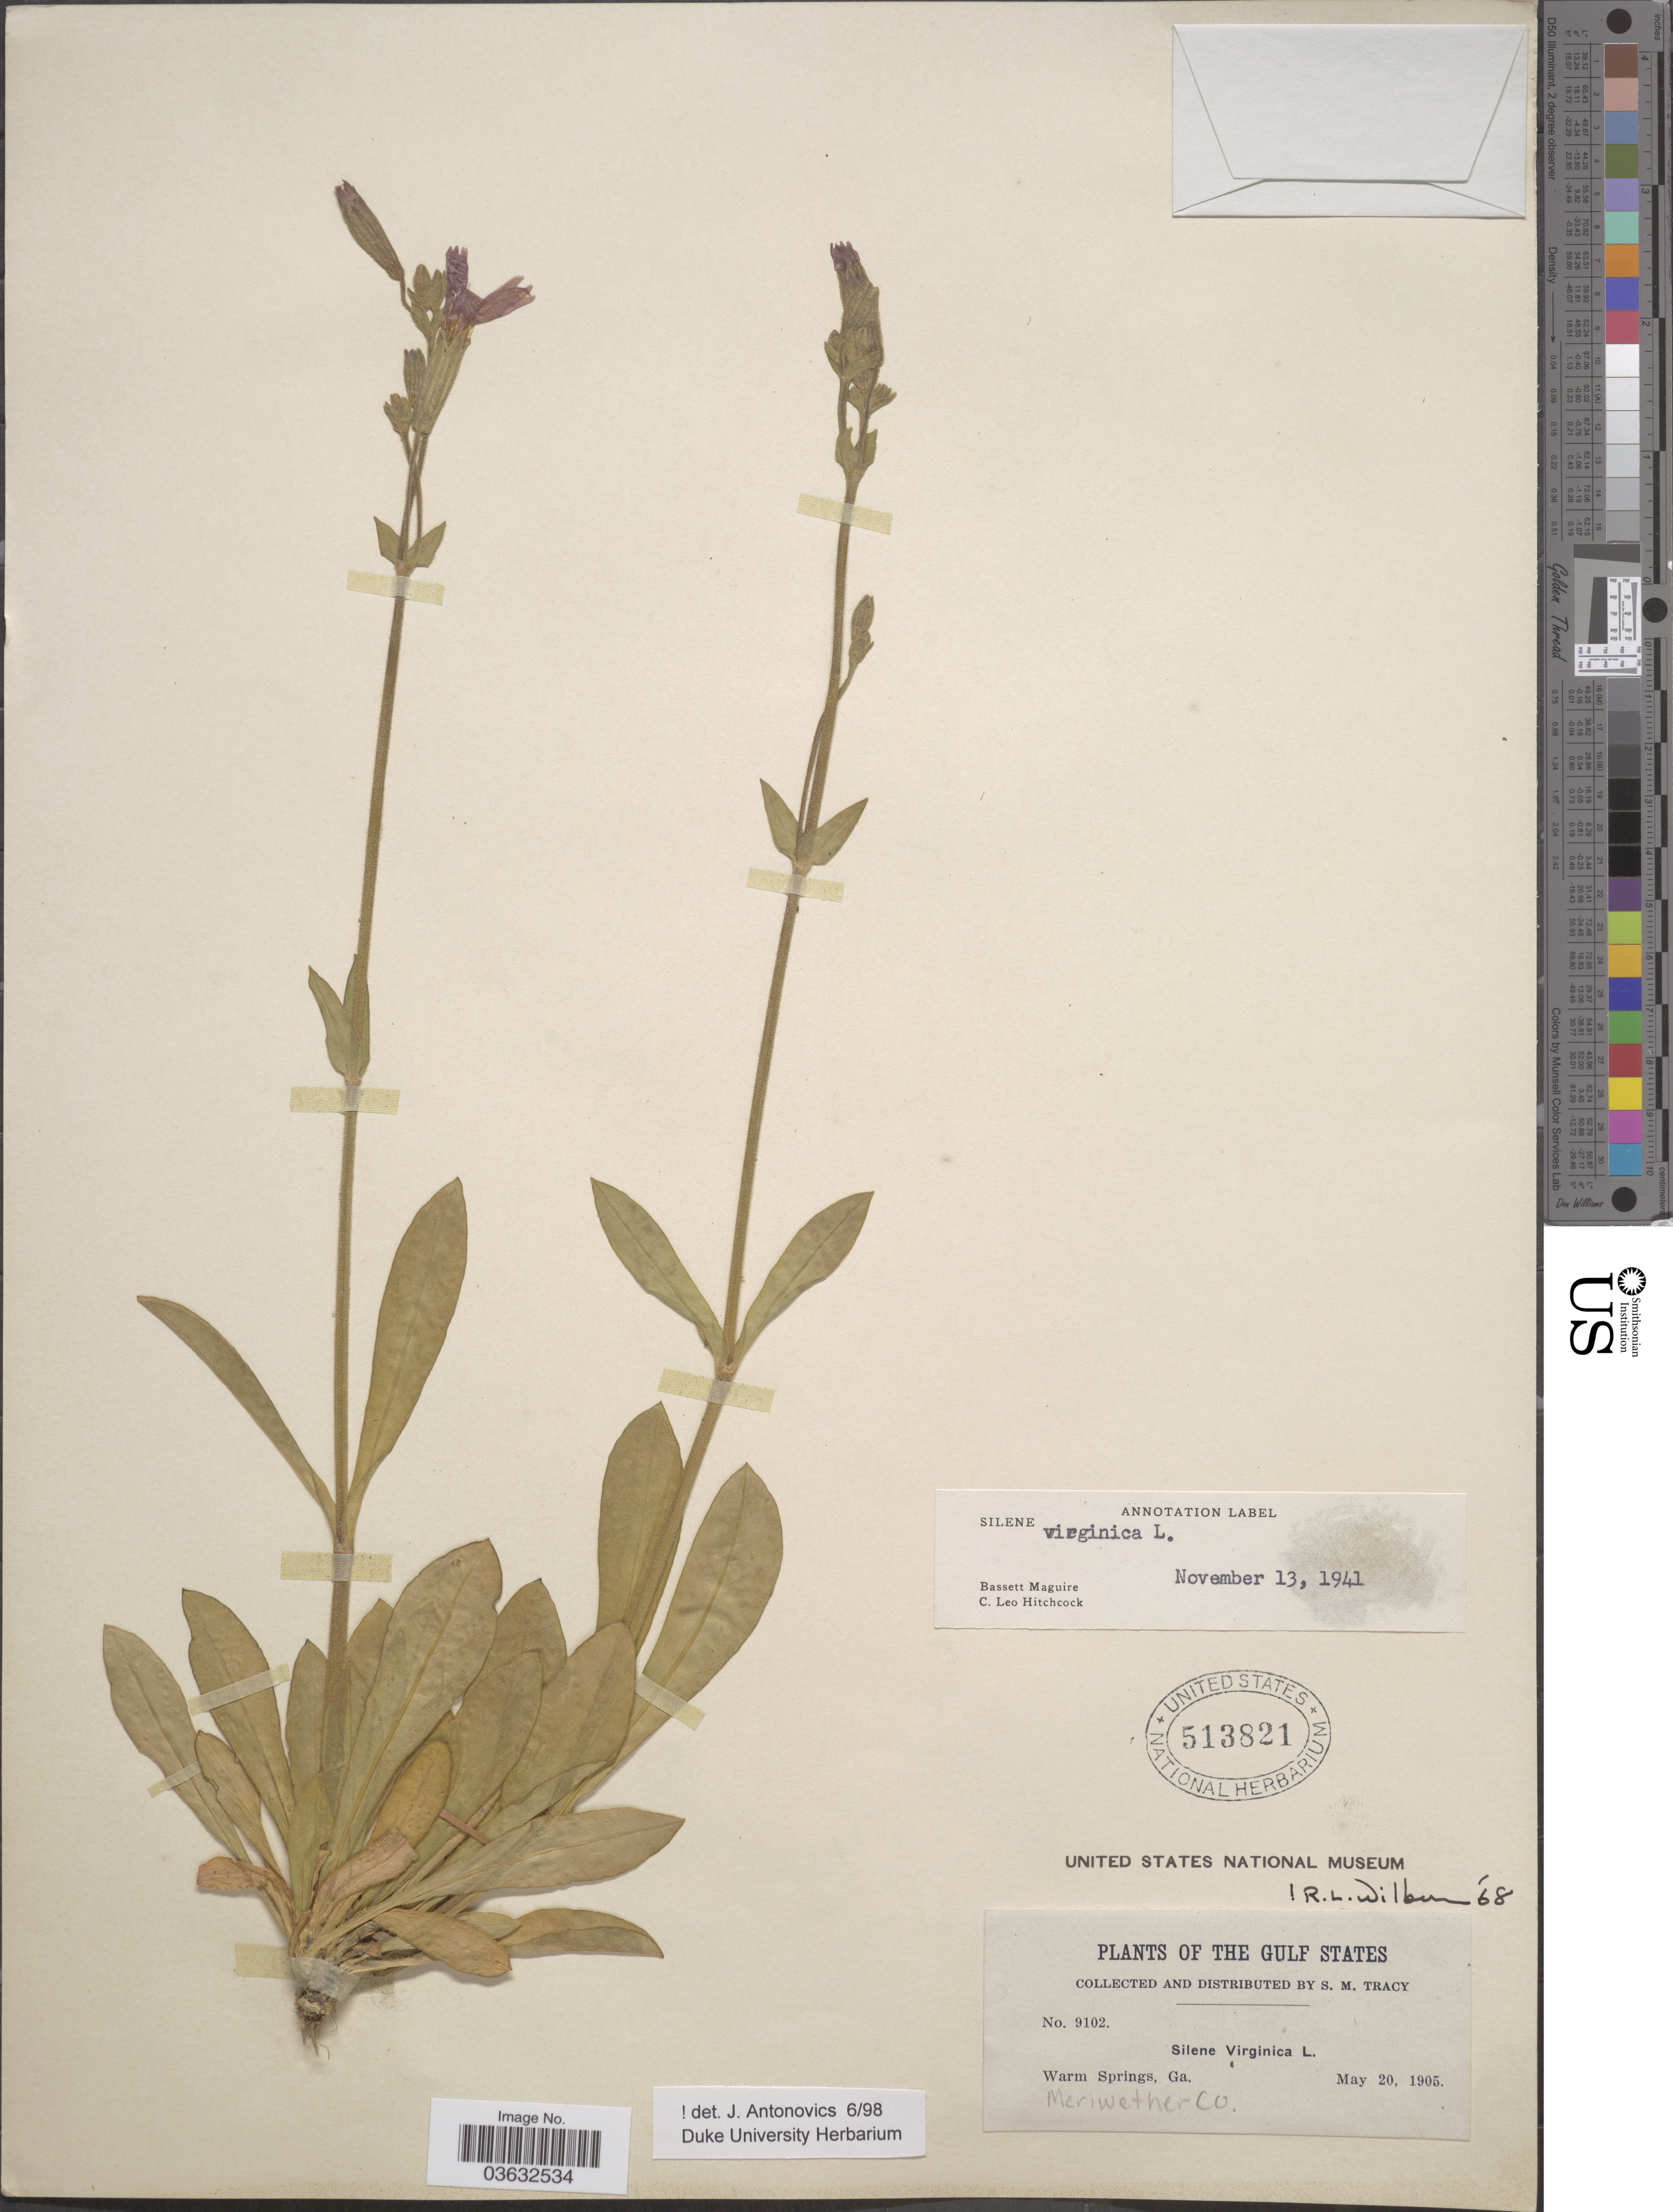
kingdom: Plantae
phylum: Tracheophyta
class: Magnoliopsida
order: Caryophyllales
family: Caryophyllaceae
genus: Silene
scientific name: Silene virginica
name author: L.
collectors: S. M. Tracy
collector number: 9102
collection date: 1905-05-20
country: United States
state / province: Georgia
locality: The Gulf States. Warm Springs. Meriwether Co.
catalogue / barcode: US 513821